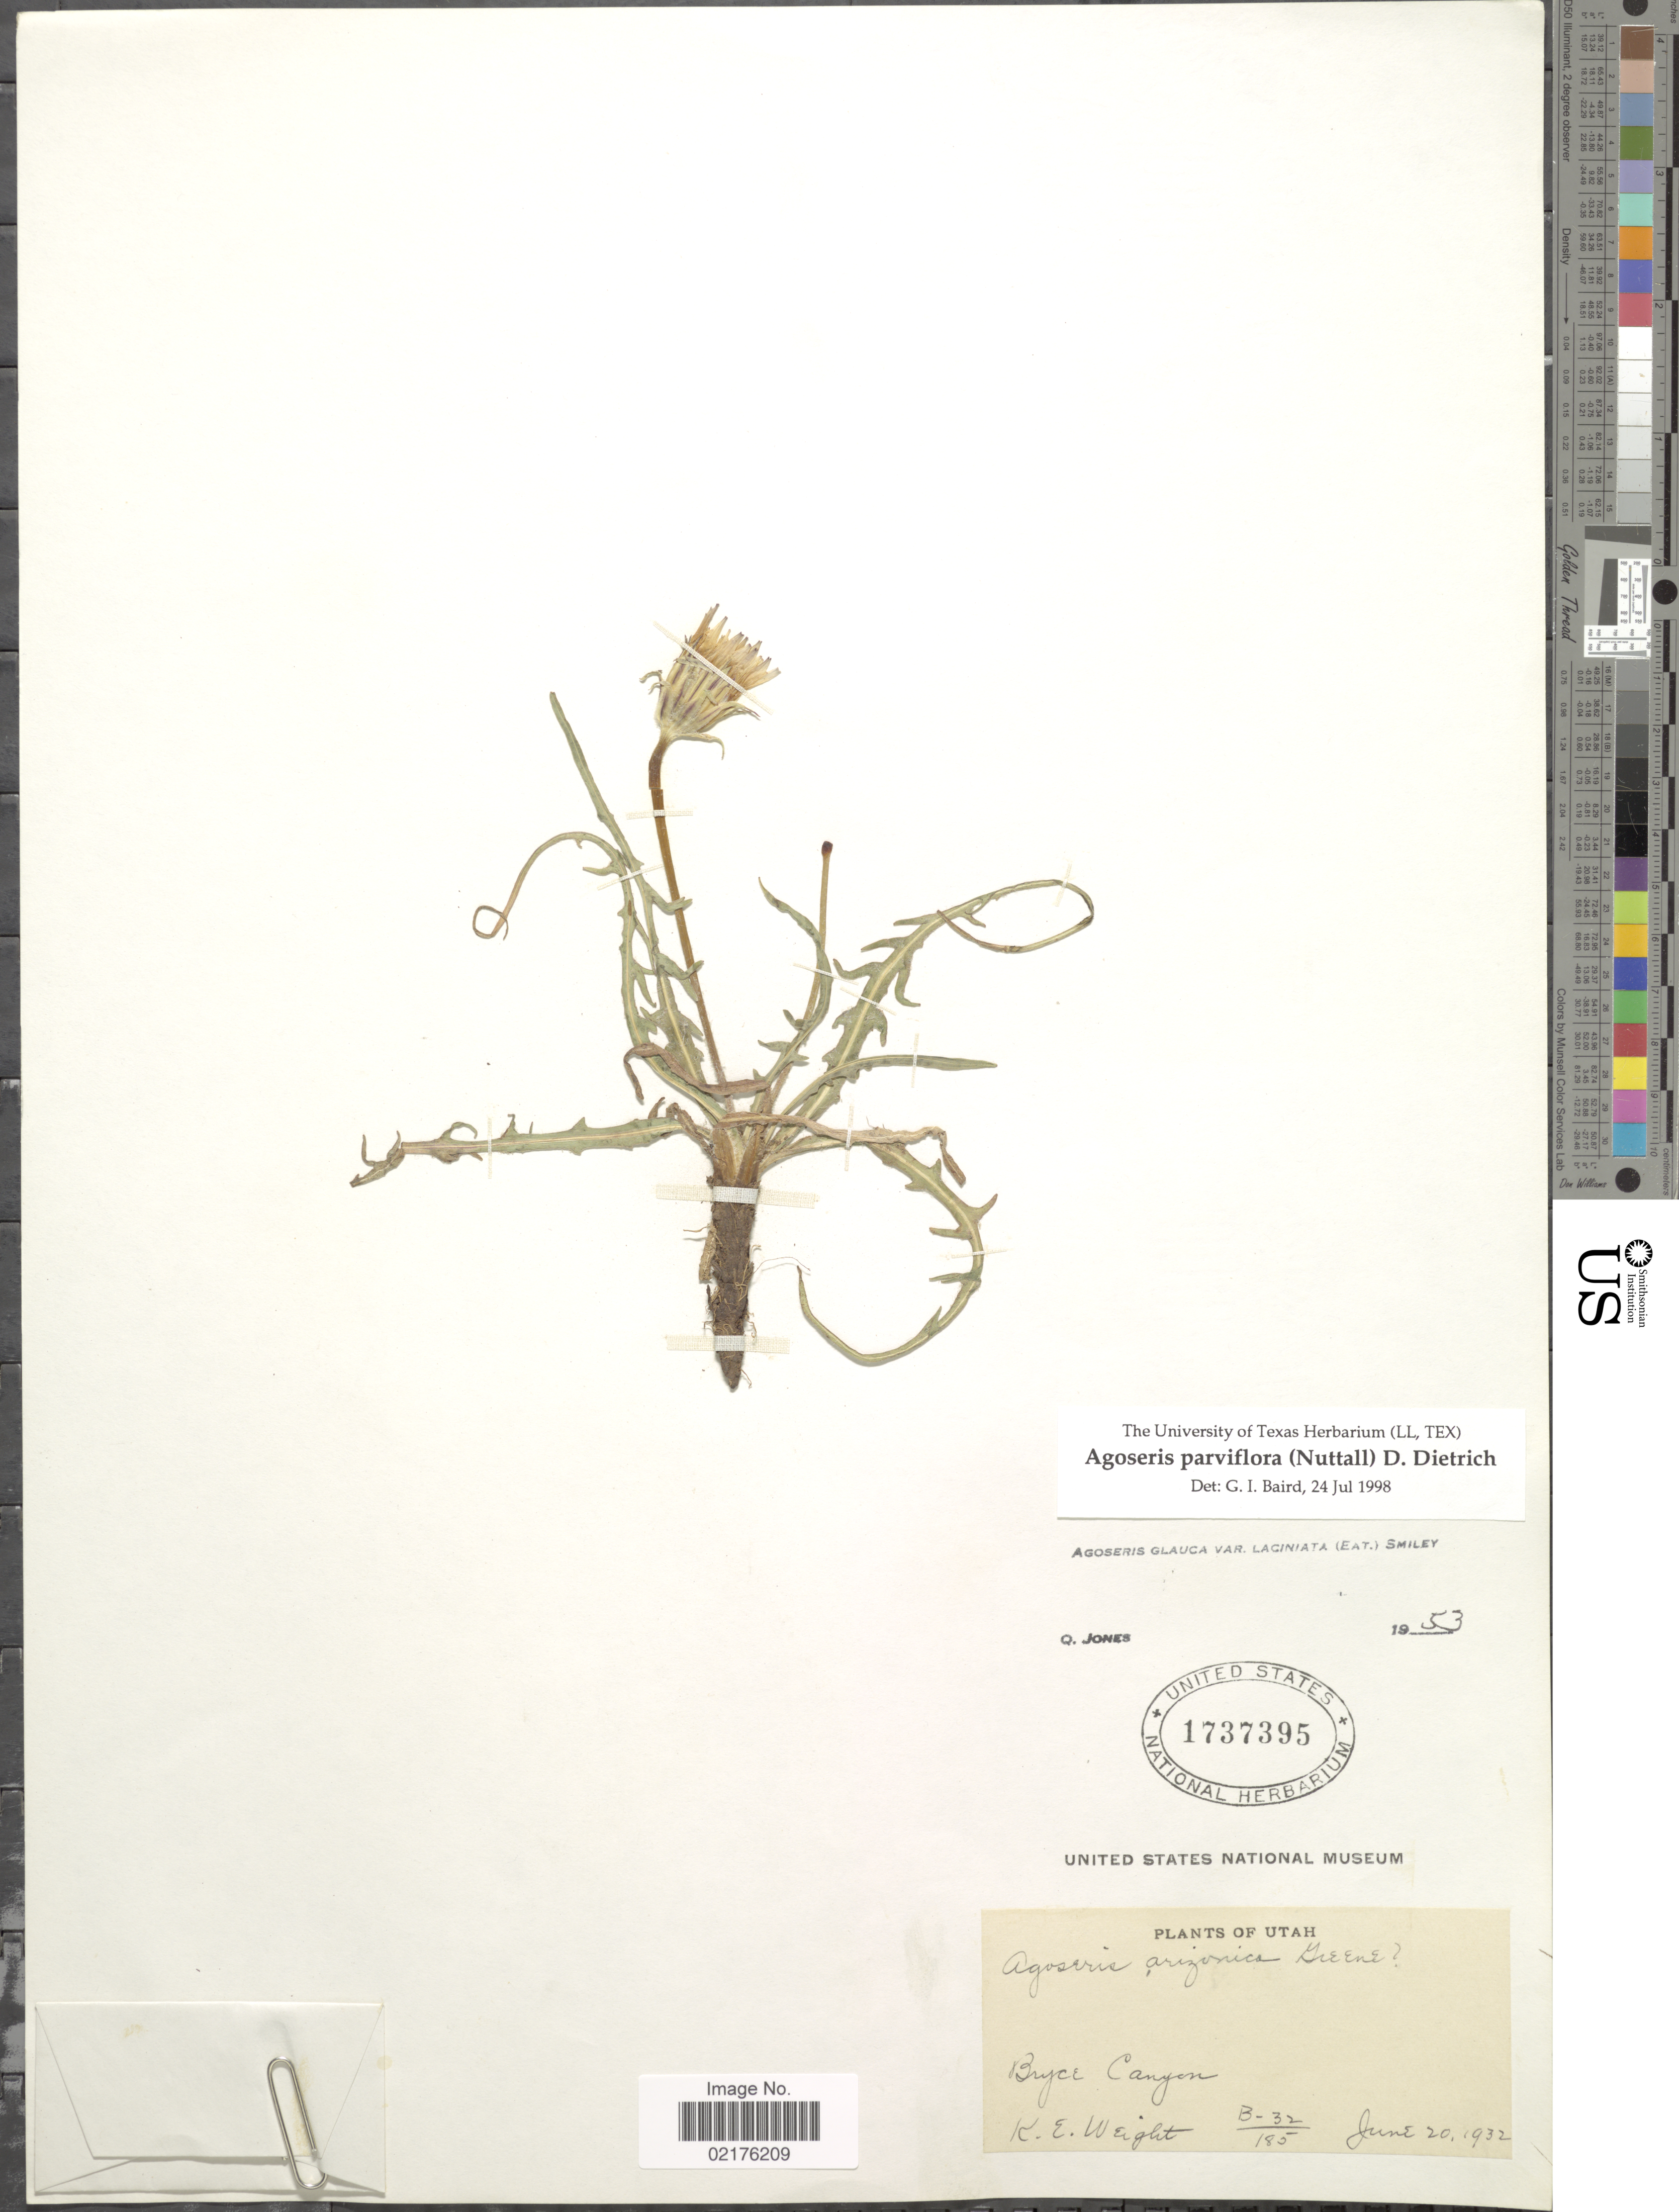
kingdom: Plantae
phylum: Tracheophyta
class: Magnoliopsida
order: Asterales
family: Asteraceae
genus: Agoseris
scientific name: Agoseris parviflora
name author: (Nutt.) D. Dietr.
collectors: K. Weight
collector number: B-32/185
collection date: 1932-06-20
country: United States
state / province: Utah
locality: Bryce Canyon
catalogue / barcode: US 1737395